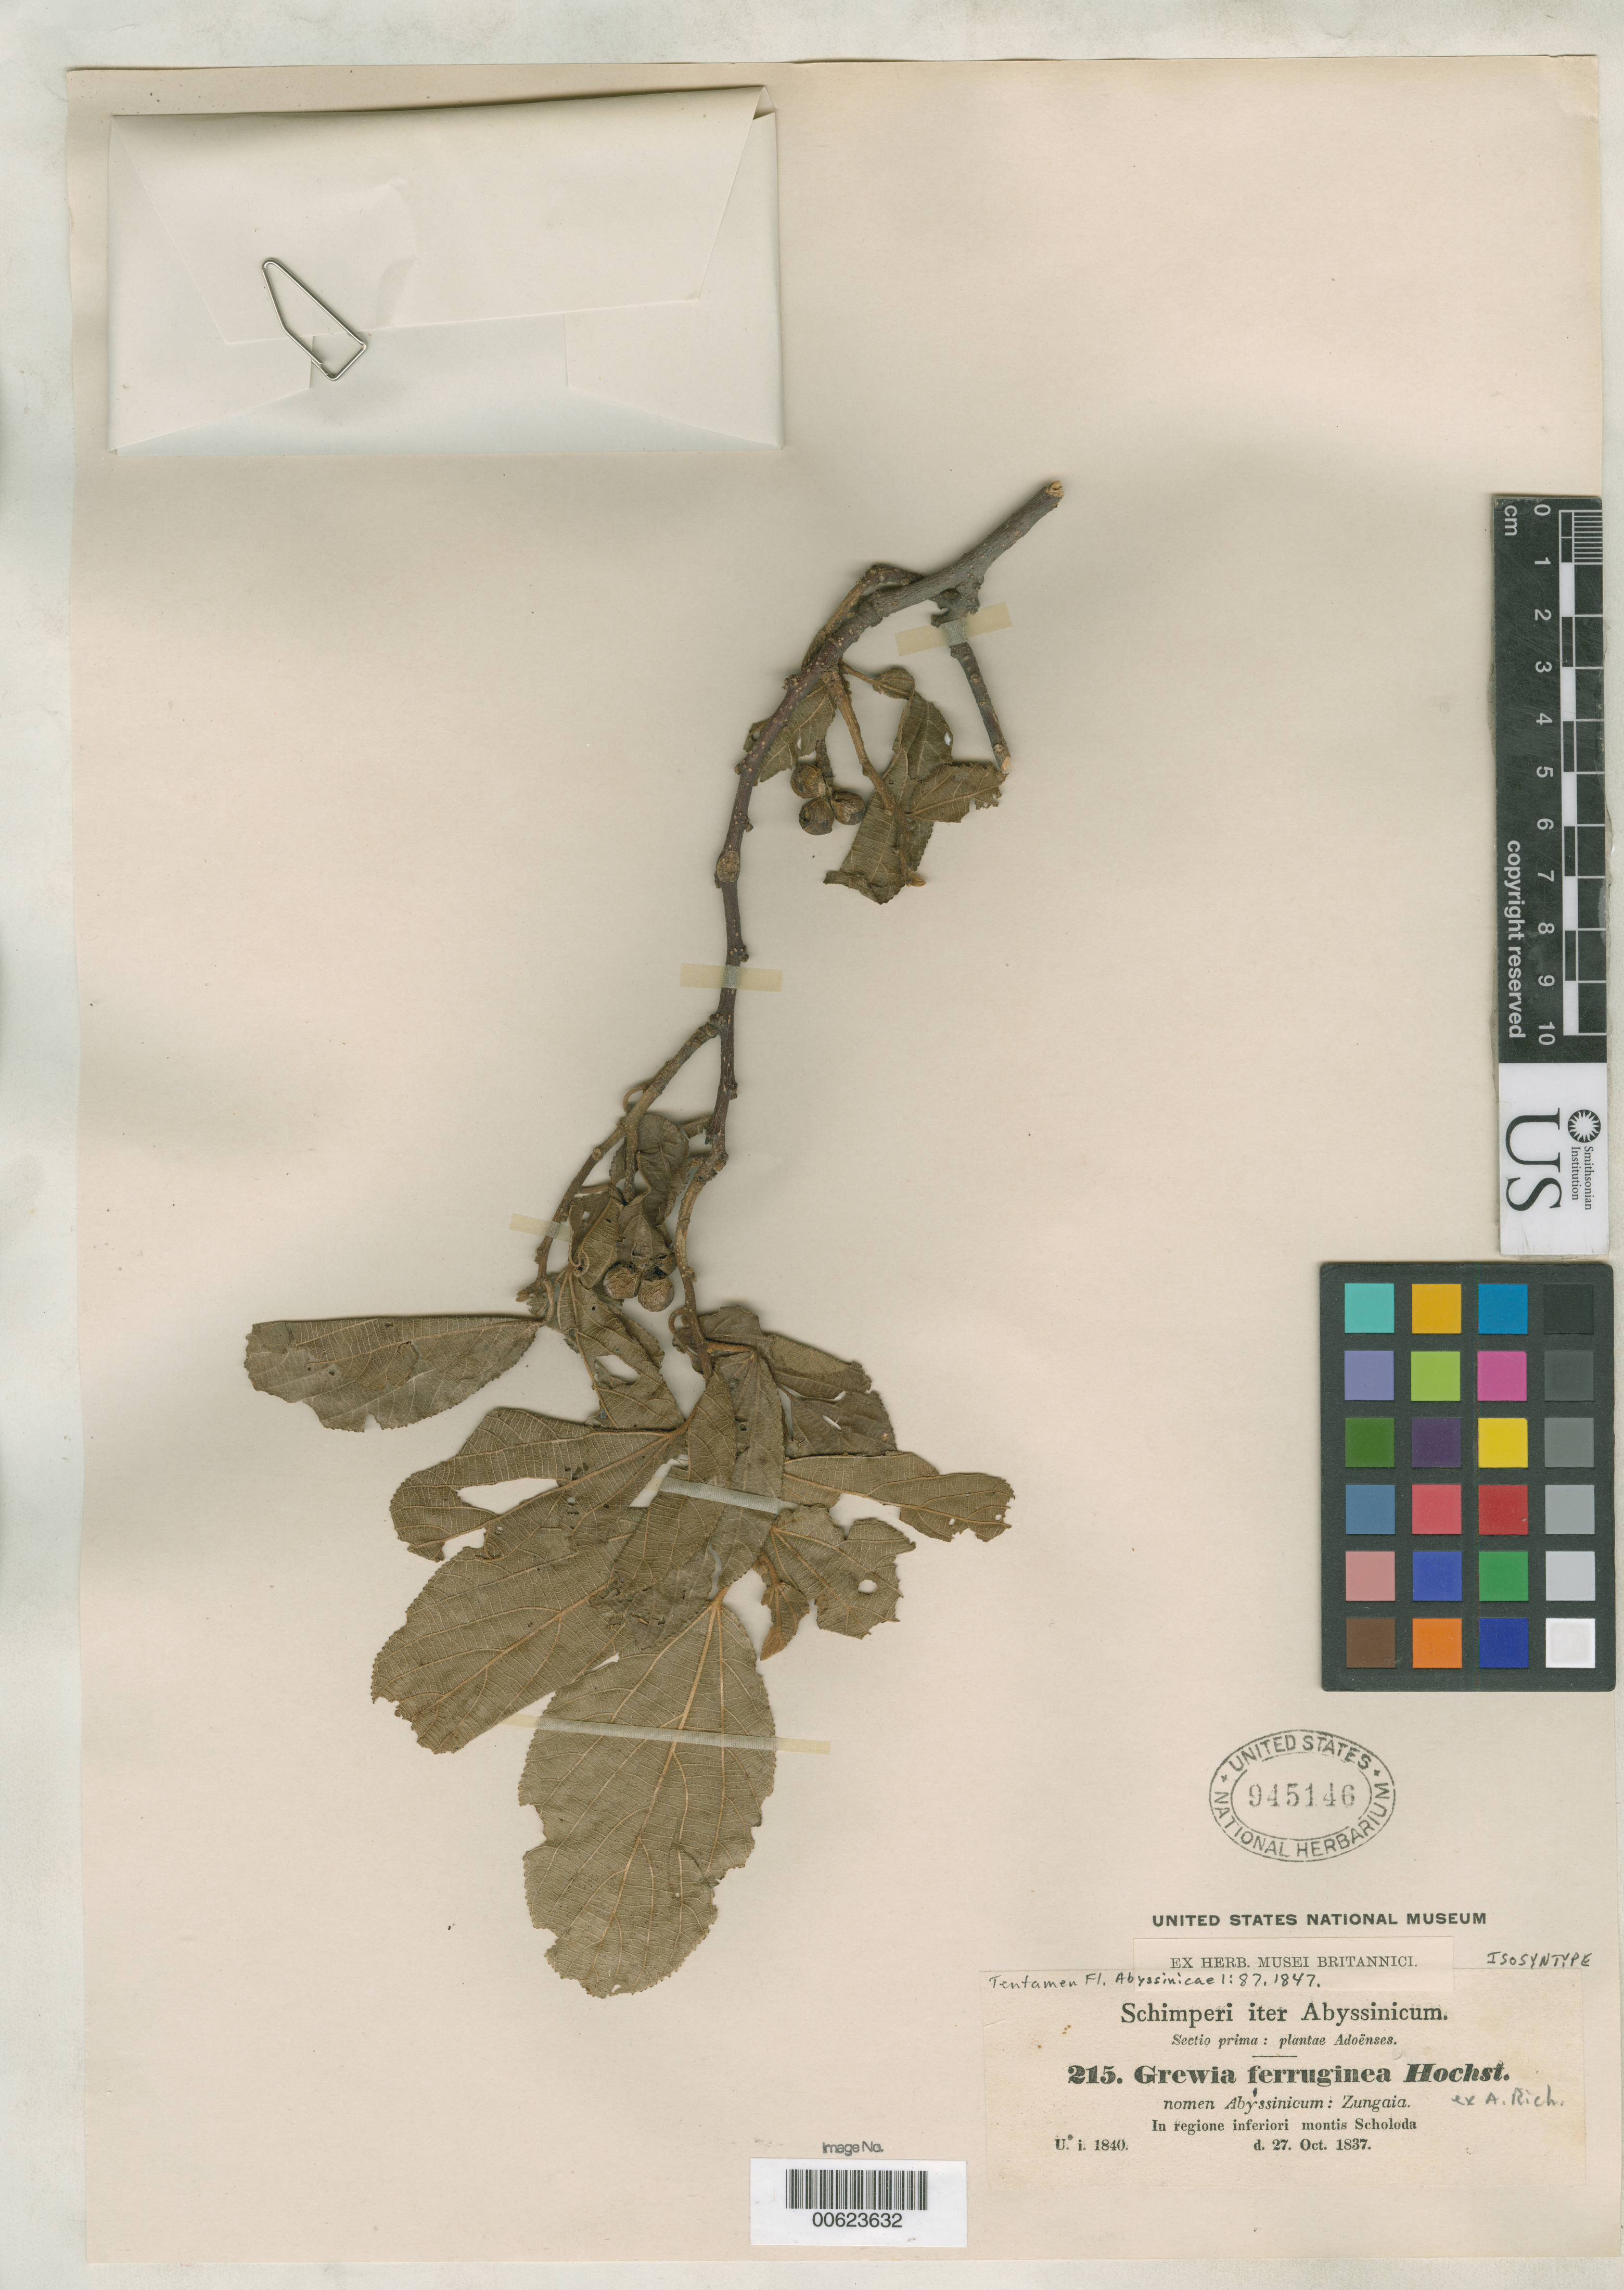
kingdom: Plantae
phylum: Tracheophyta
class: Magnoliopsida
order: Malvales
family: Malvaceae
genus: Grewia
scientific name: Grewia ferruginea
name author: Hochst. ex A. Rich.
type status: Isosyntype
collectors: G. W. Schimper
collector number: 215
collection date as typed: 27 Oct 1837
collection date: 1837-10-27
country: Ethiopia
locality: In regione inferiori Montis Scholoda.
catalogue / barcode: US 945146